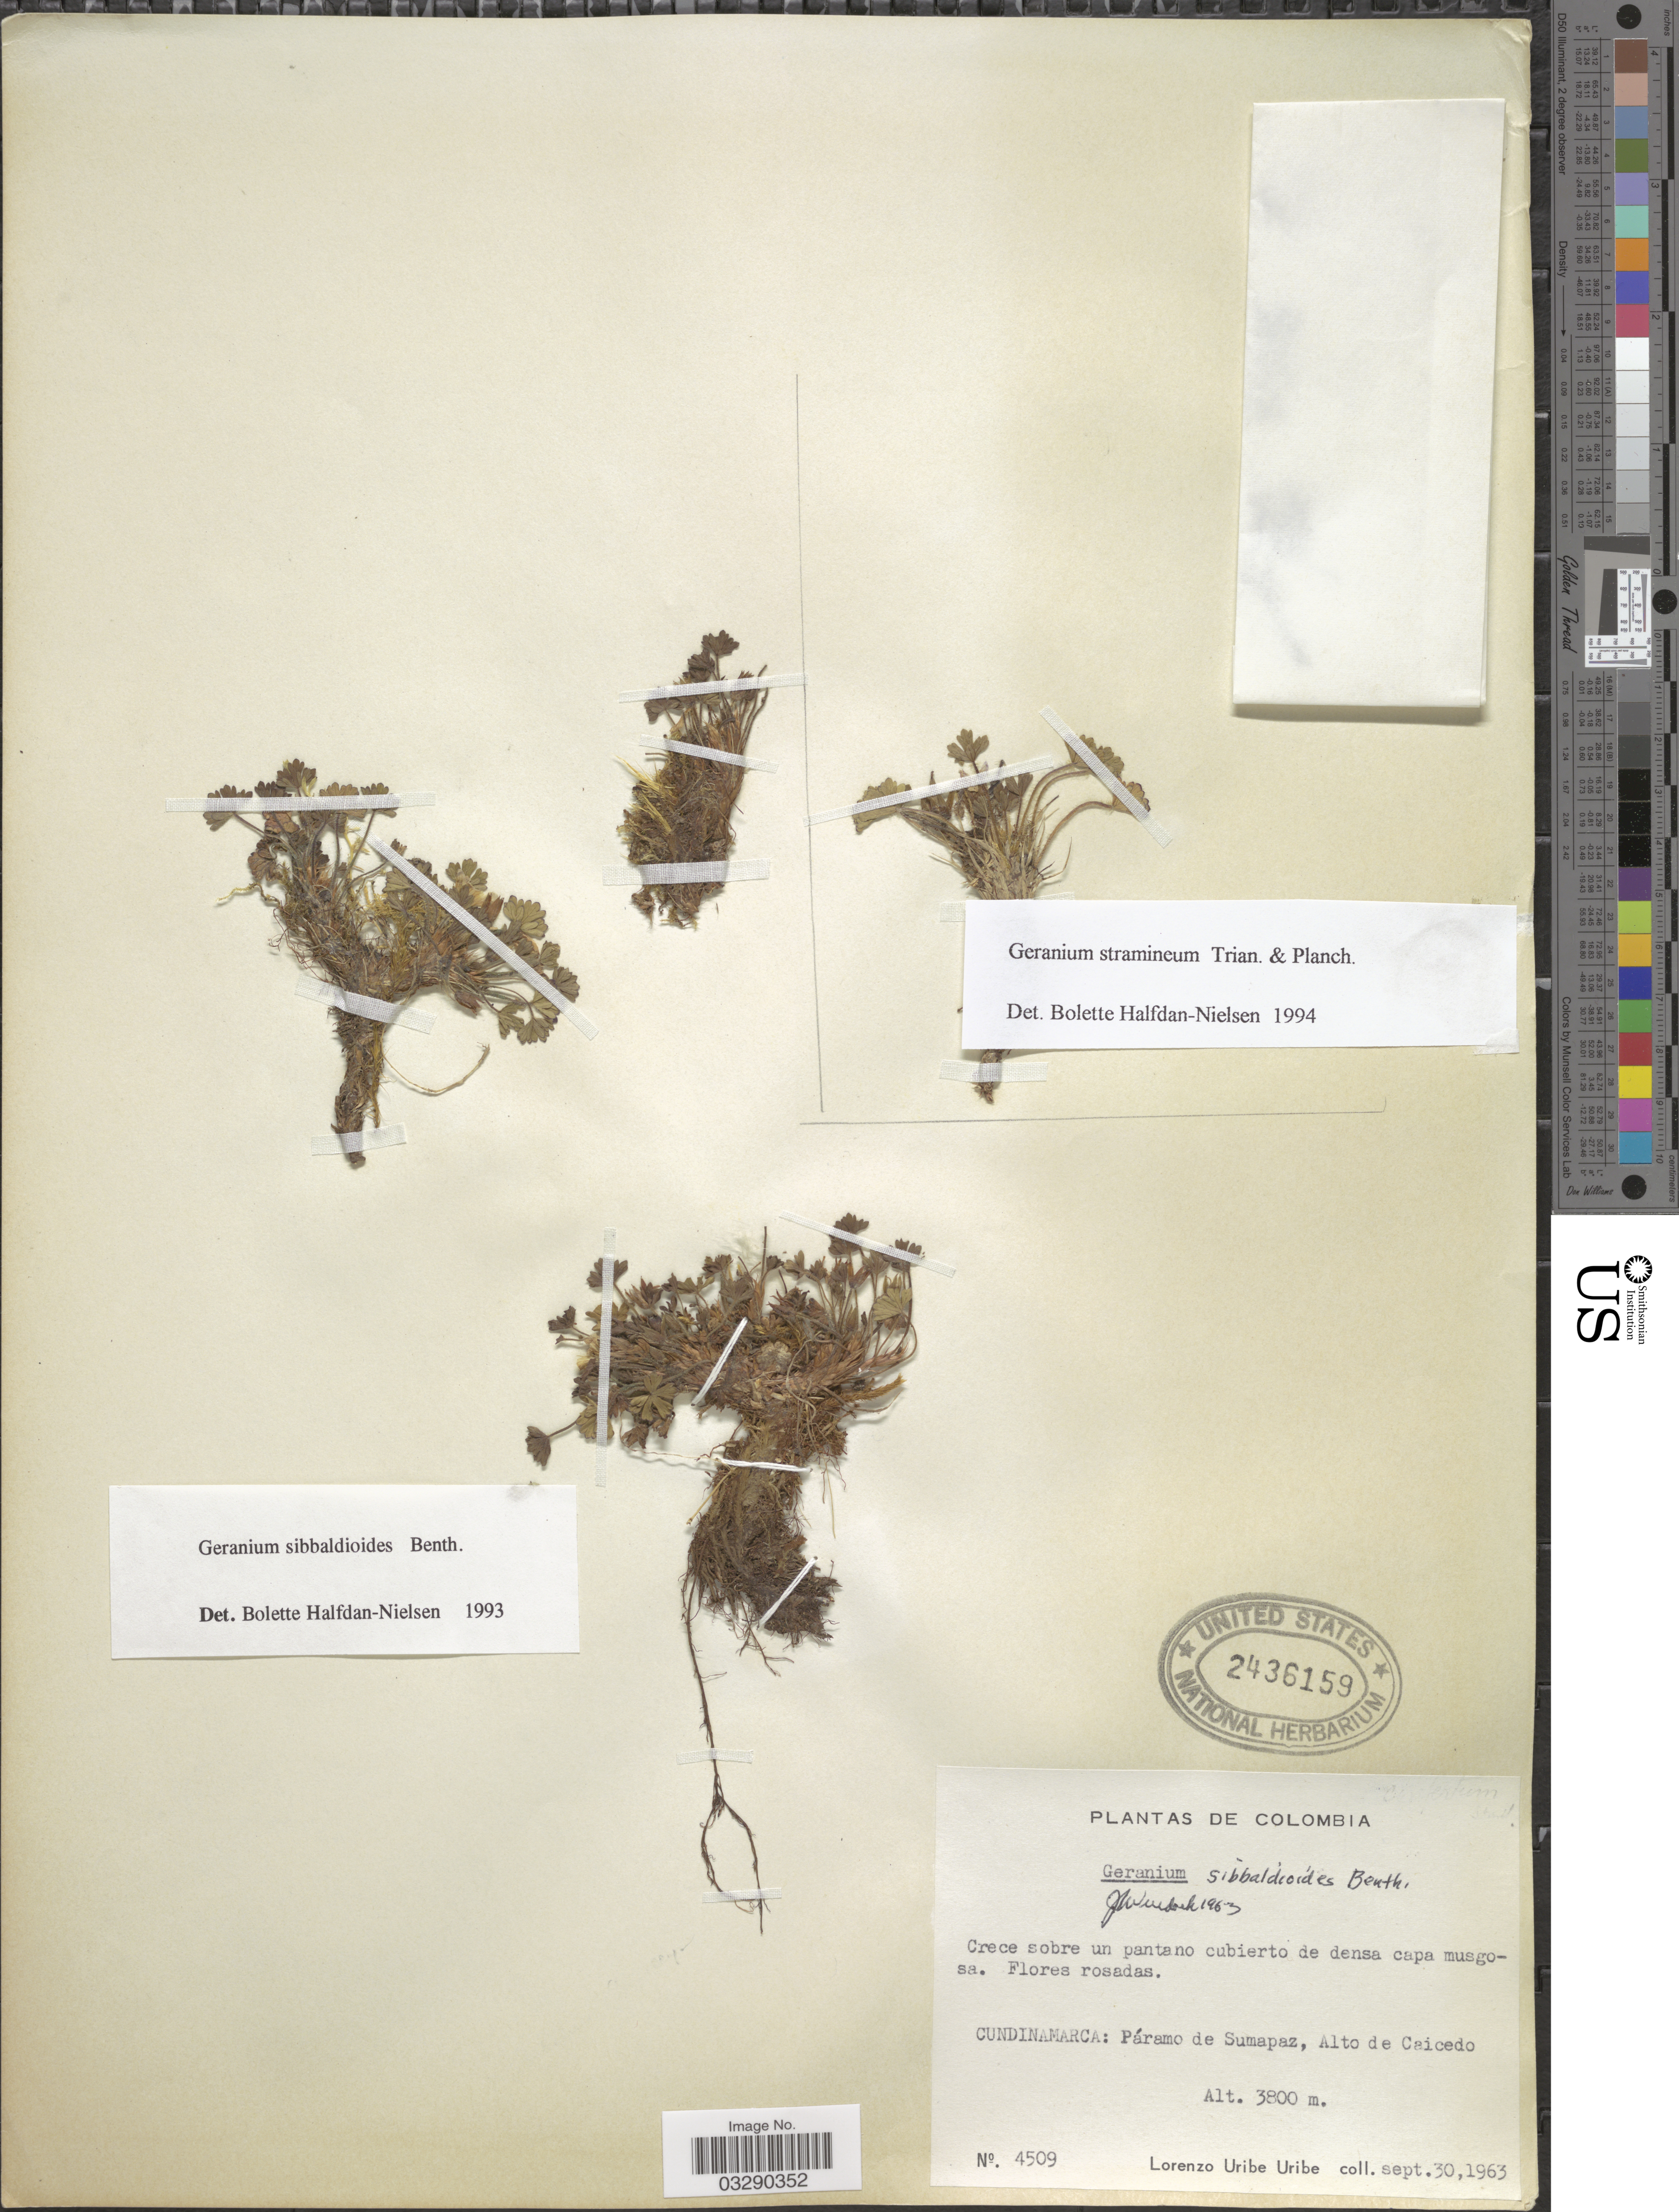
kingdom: Plantae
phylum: Tracheophyta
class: Magnoliopsida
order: Geraniales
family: Geraniaceae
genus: Geranium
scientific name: Geranium stramineum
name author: Triana & Planch.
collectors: L. Uribe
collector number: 4509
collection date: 1963-09-30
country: Colombia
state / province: Cundinamarca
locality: Páramo de Sumapaz, Alto de Caicedo.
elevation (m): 3800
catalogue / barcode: US 2436159